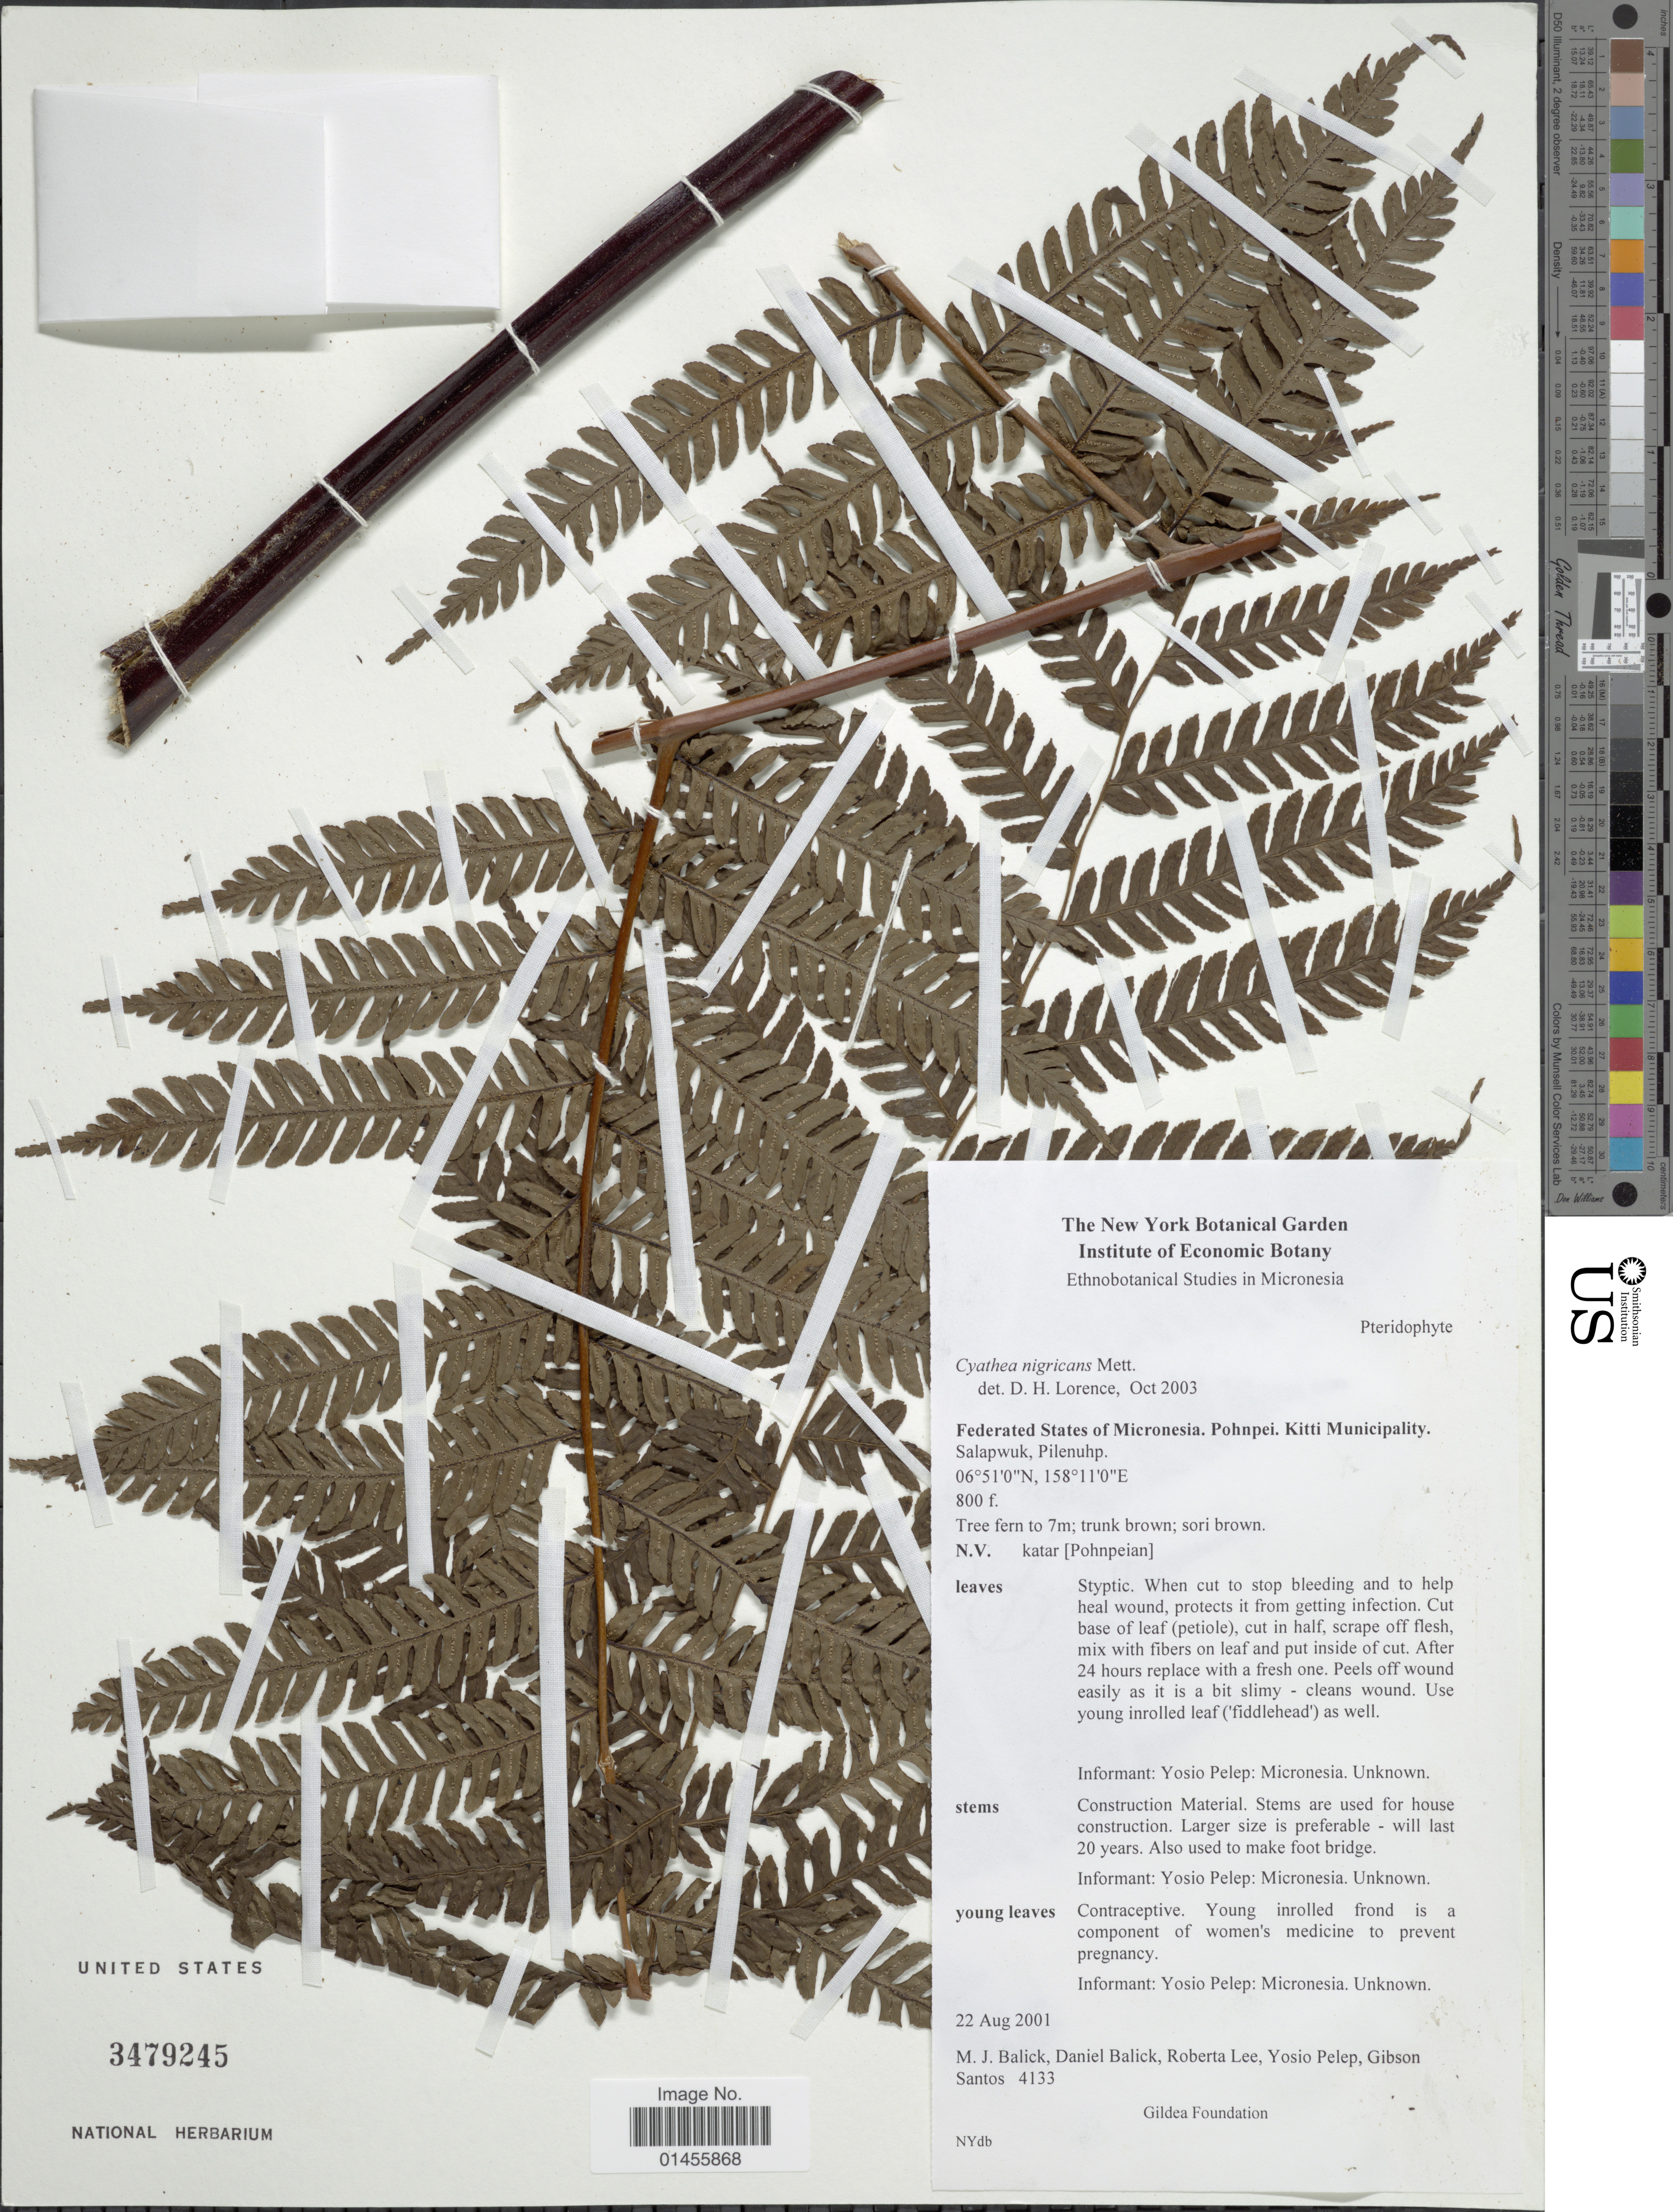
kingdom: Plantae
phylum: Tracheophyta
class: Polypodiopsida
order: Cyatheales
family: Cyatheaceae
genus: Sphaeropteris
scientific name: Sphaeropteris nigricans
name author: (Mett.) R.M. Tryon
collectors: M. J. Balick, D. Balick, R. Lee, Y. Pelep & G. Santos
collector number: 4133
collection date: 2001-08-22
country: Micronesia, Federated States of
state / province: Pohnpei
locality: Kitti Municipality, Salapwuk, Pilenuhp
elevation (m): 244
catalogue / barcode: US 3479245